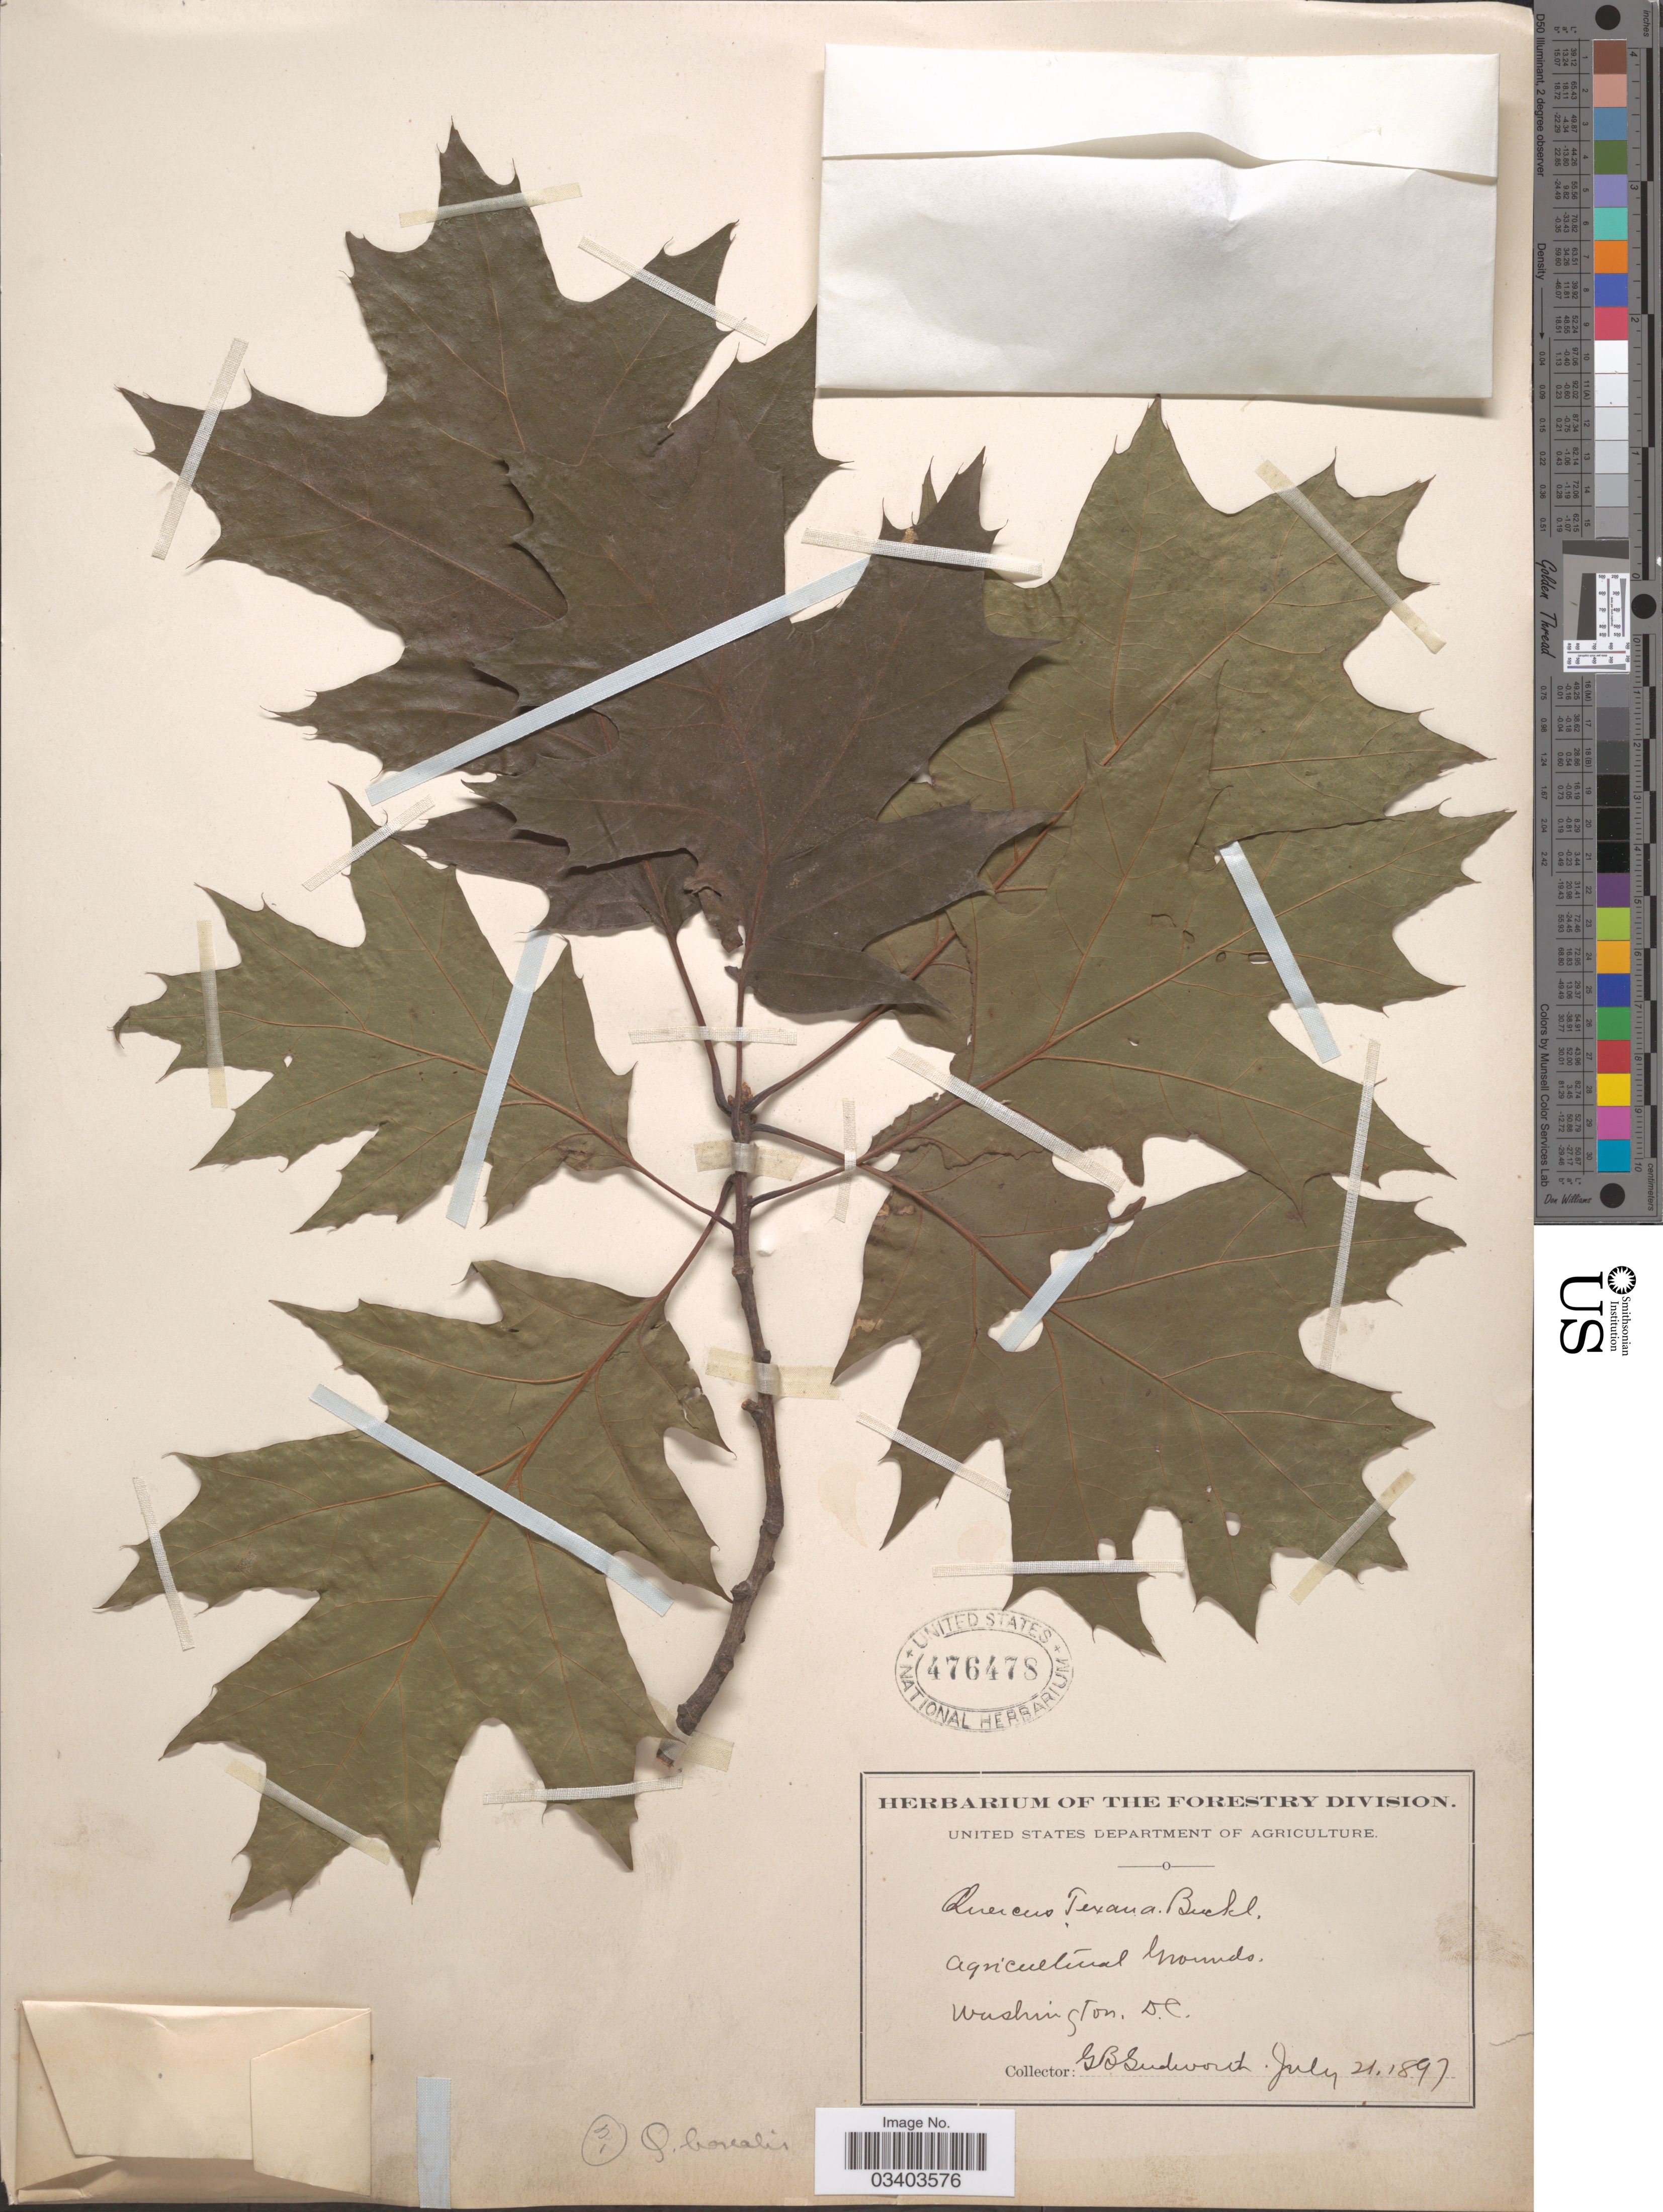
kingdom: Plantae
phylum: Tracheophyta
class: Magnoliopsida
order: Fagales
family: Fagaceae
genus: Quercus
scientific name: Quercus borealis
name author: F. Michx.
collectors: G. B. Sudworth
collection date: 1897-07-21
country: United States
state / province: District of Columbia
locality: Agricultural Grounds. Washington, D. C.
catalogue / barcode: US 476478